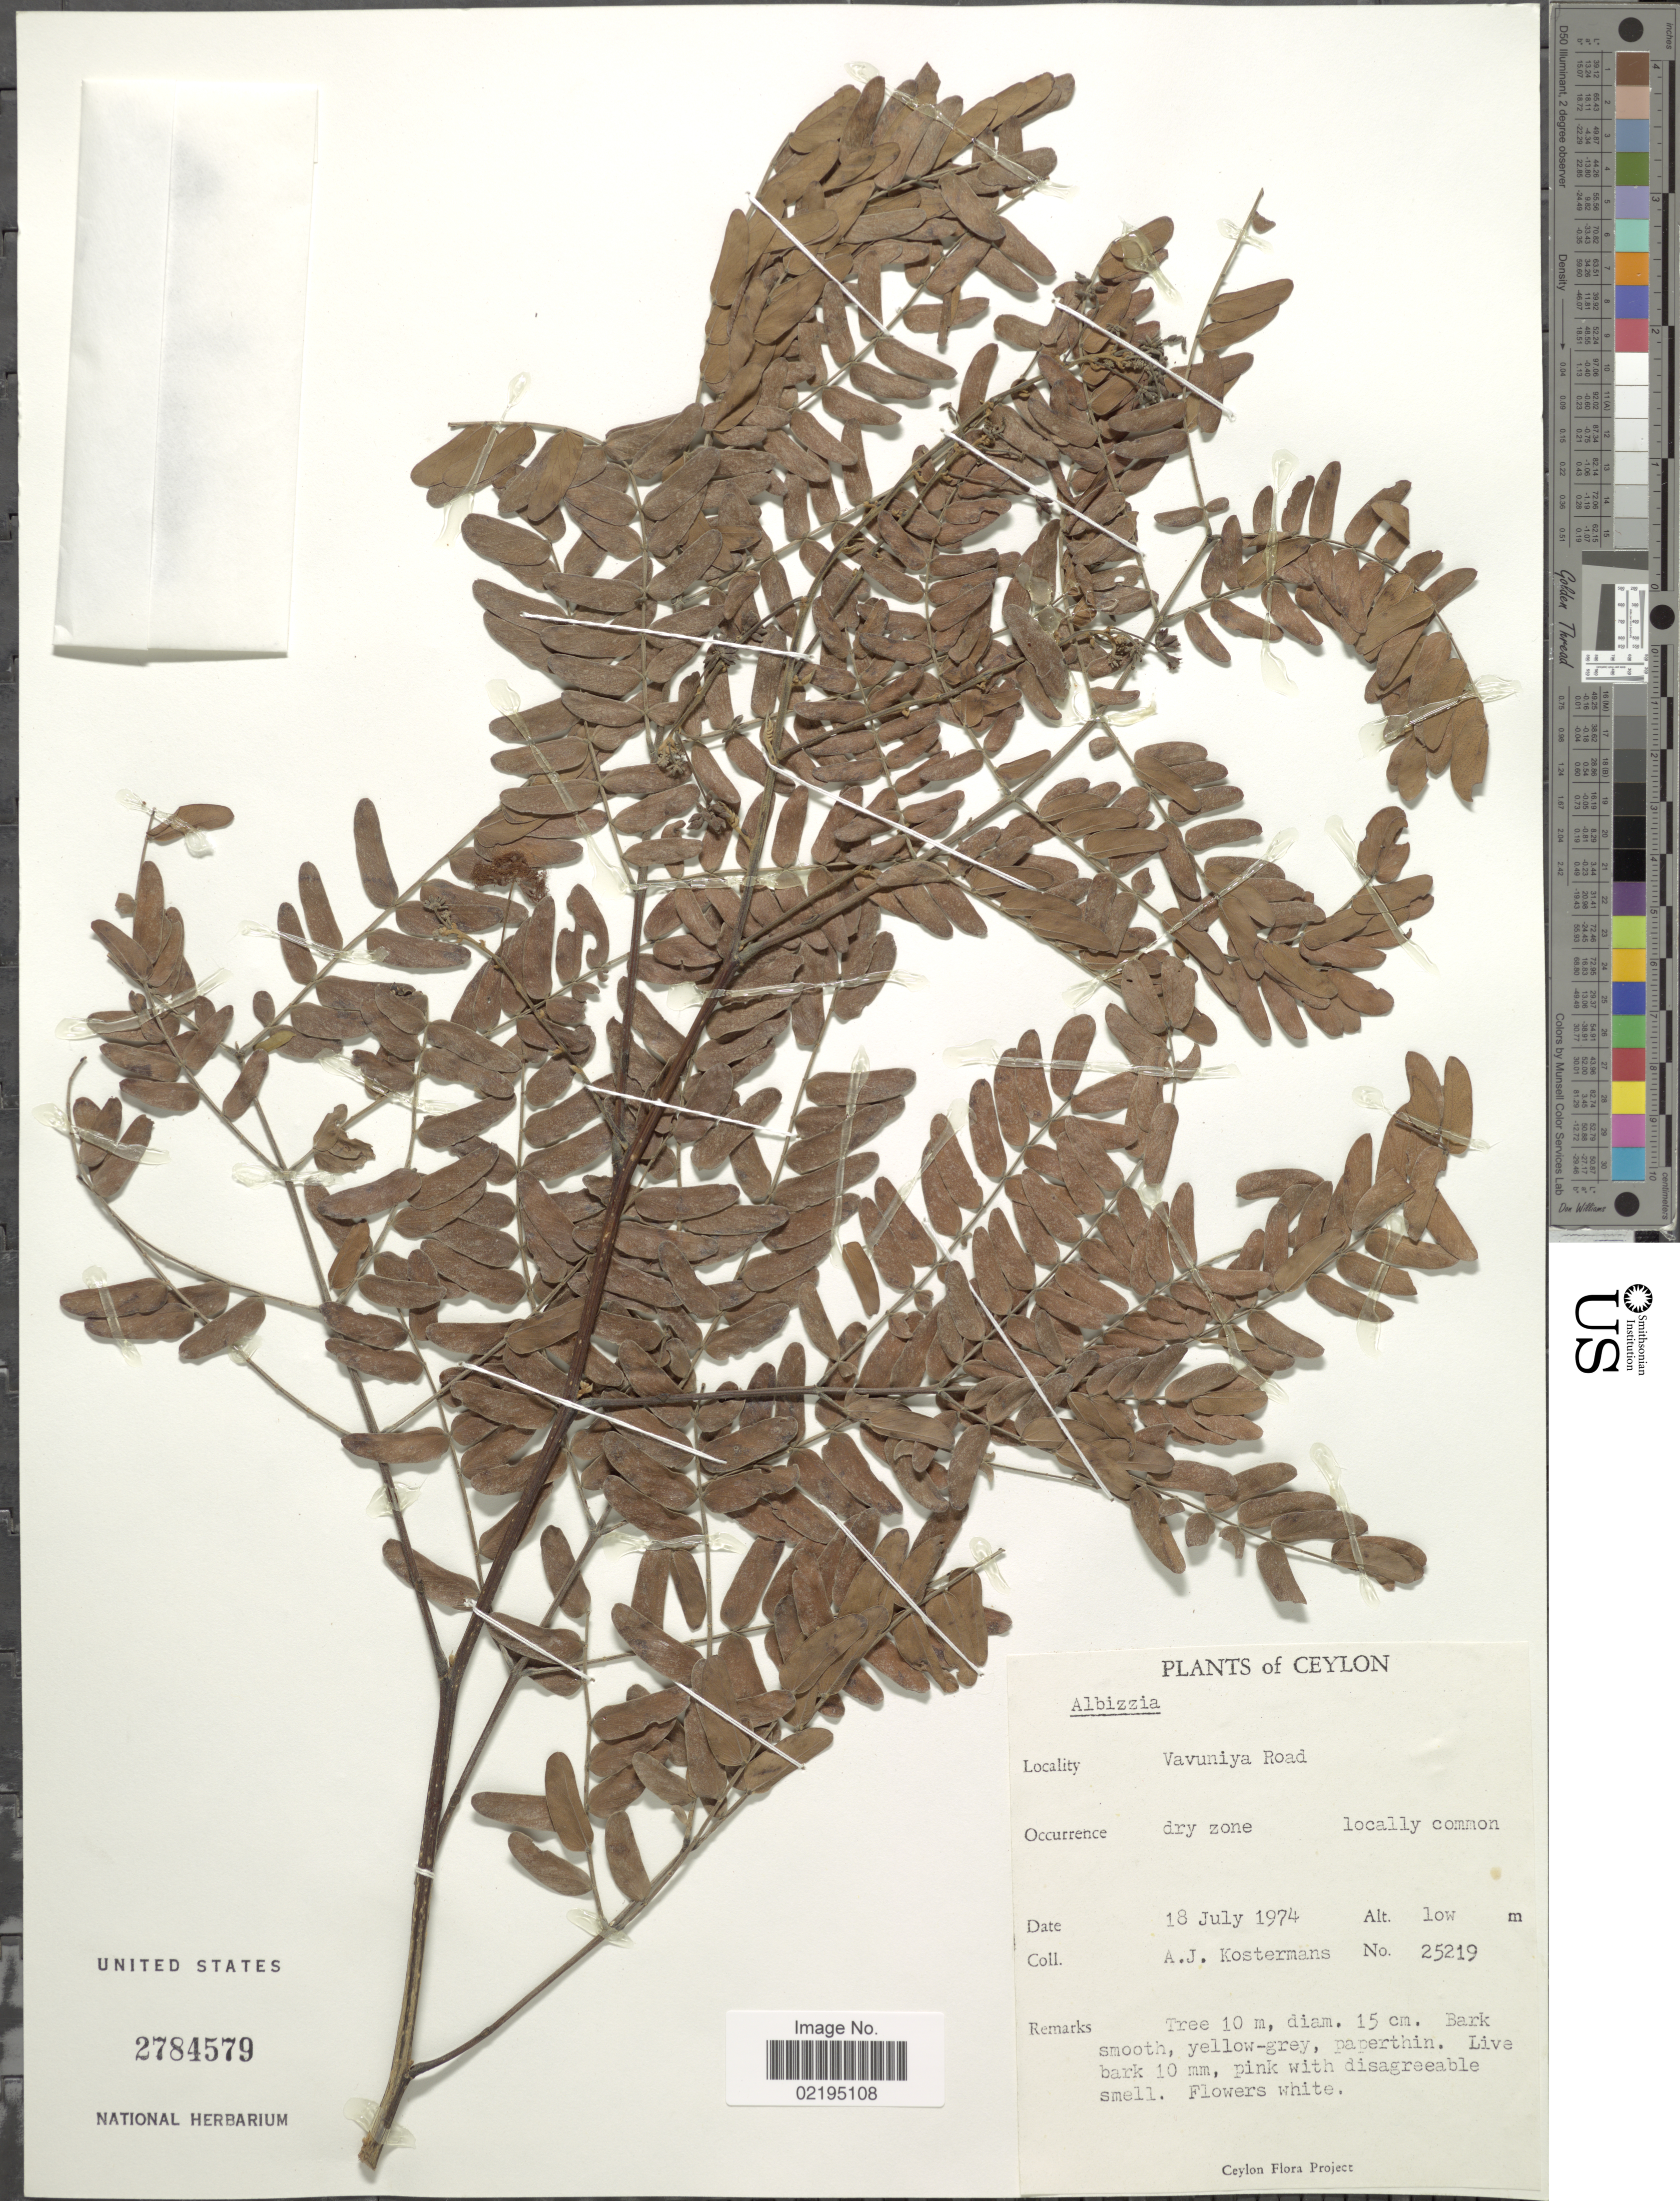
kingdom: Plantae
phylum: Tracheophyta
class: Magnoliopsida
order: Fabales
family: Fabaceae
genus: Albizia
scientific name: Albizia sp.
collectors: A. J. G. Kostermans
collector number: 25219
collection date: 1974-07-18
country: Sri Lanka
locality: Ceylon, Vavuniya Road.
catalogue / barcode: US 2784579